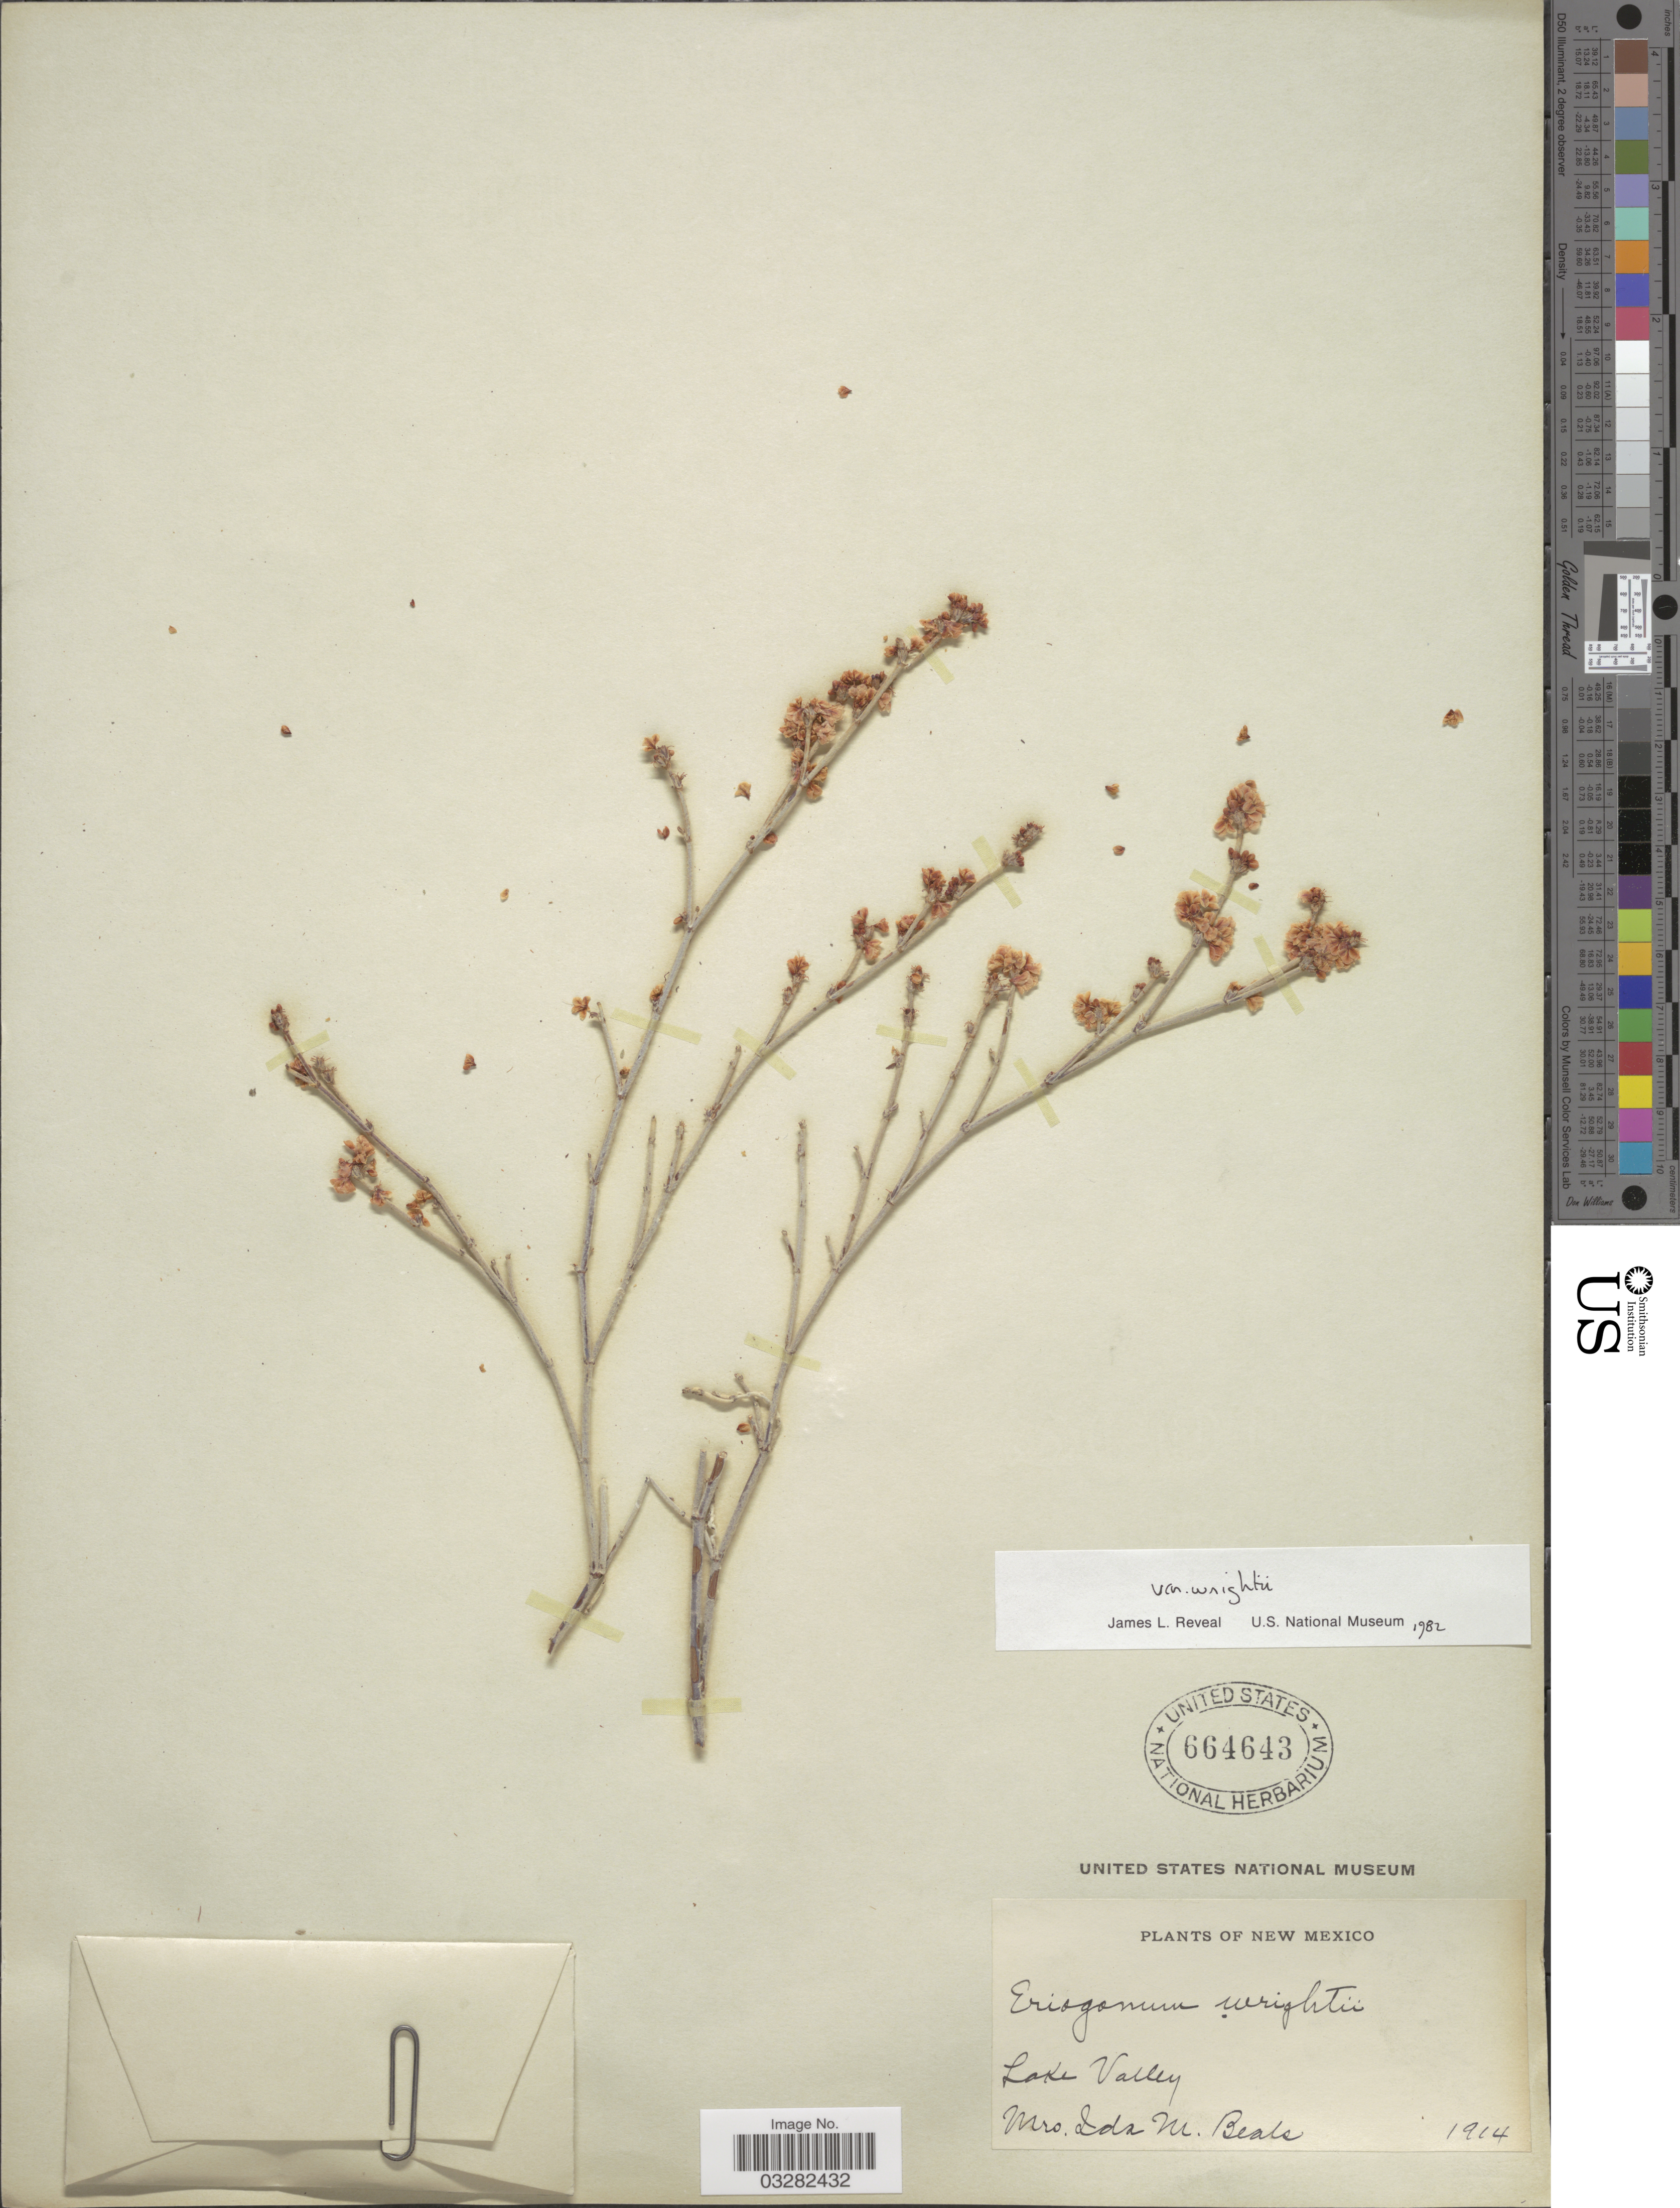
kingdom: Plantae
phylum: Tracheophyta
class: Magnoliopsida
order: Caryophyllales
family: Polygonaceae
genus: Eriogonum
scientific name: Eriogonum wrightii var. wrightii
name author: Torr. ex Benth.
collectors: I. M. Beals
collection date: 1914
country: United States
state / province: New Mexico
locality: Lake Valley.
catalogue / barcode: US 664643